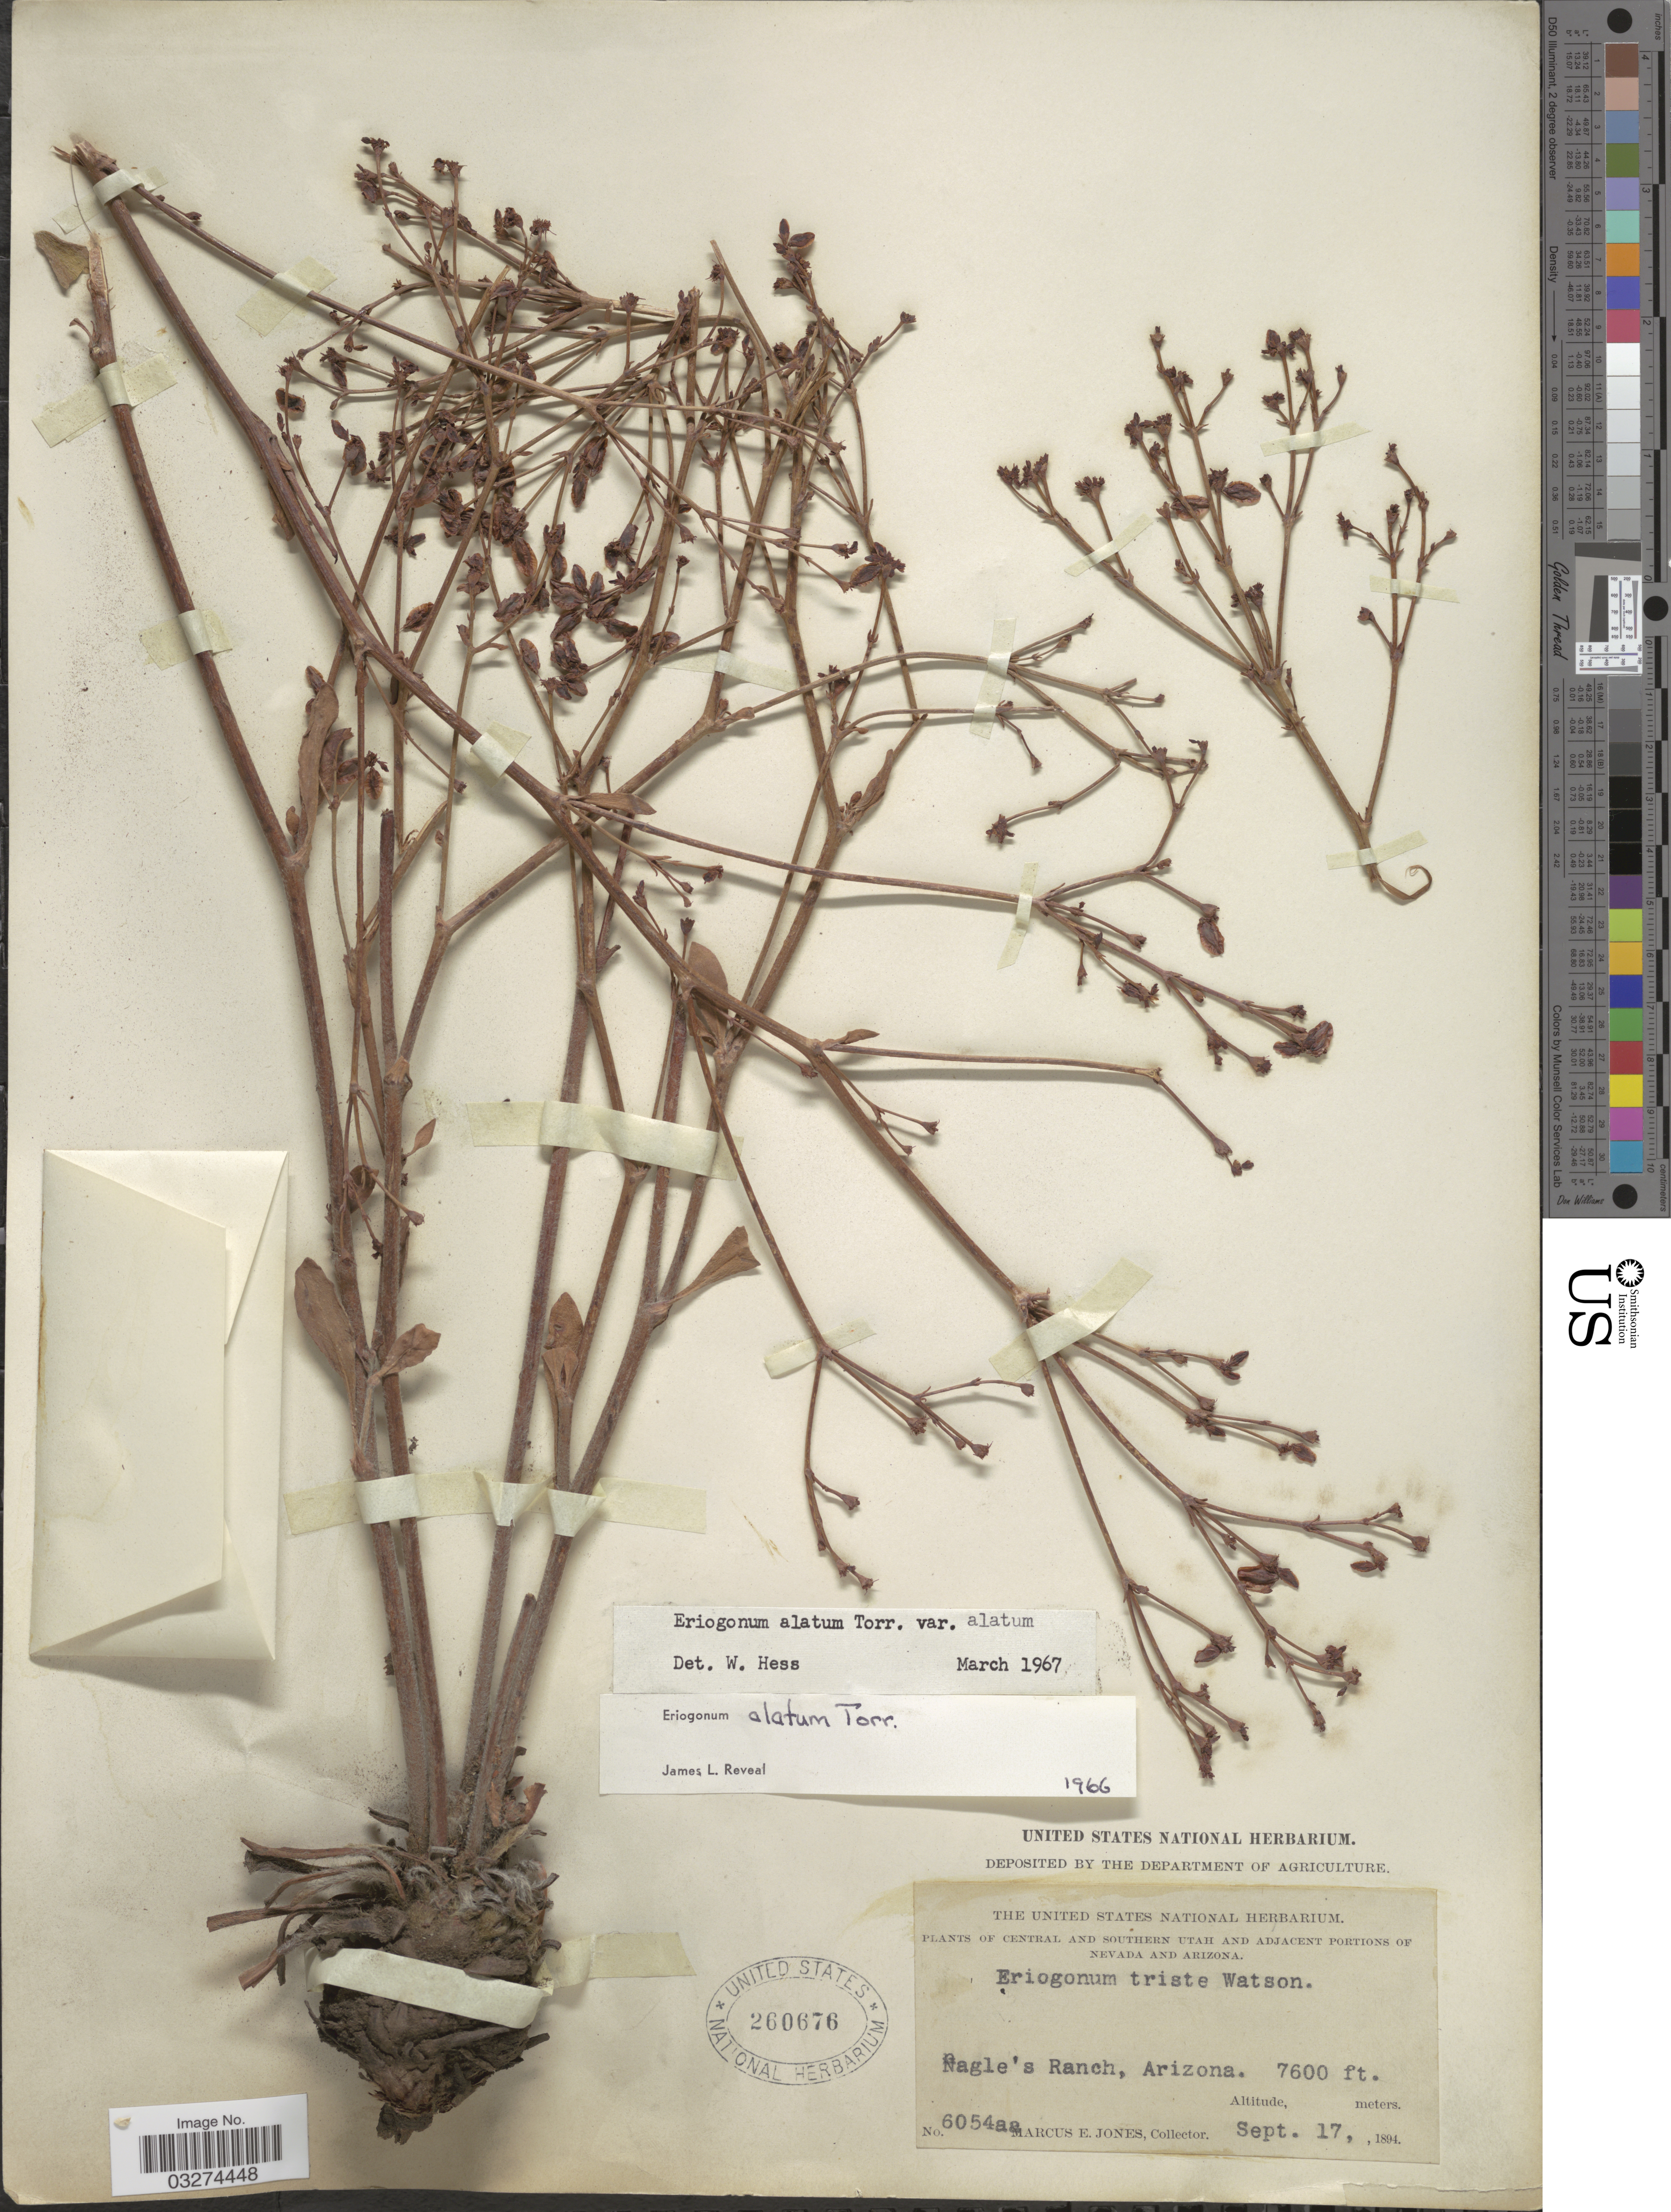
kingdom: Plantae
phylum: Tracheophyta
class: Magnoliopsida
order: Caryophyllales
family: Polygonaceae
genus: Eriogonum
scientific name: Eriogonum alatum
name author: Torr.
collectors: M. E. Jones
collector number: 6054aa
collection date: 1894-09-17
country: United States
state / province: Arizona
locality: Adjacent Portion of Arizona. Nagle's Ranch.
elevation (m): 2316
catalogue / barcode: US 260676